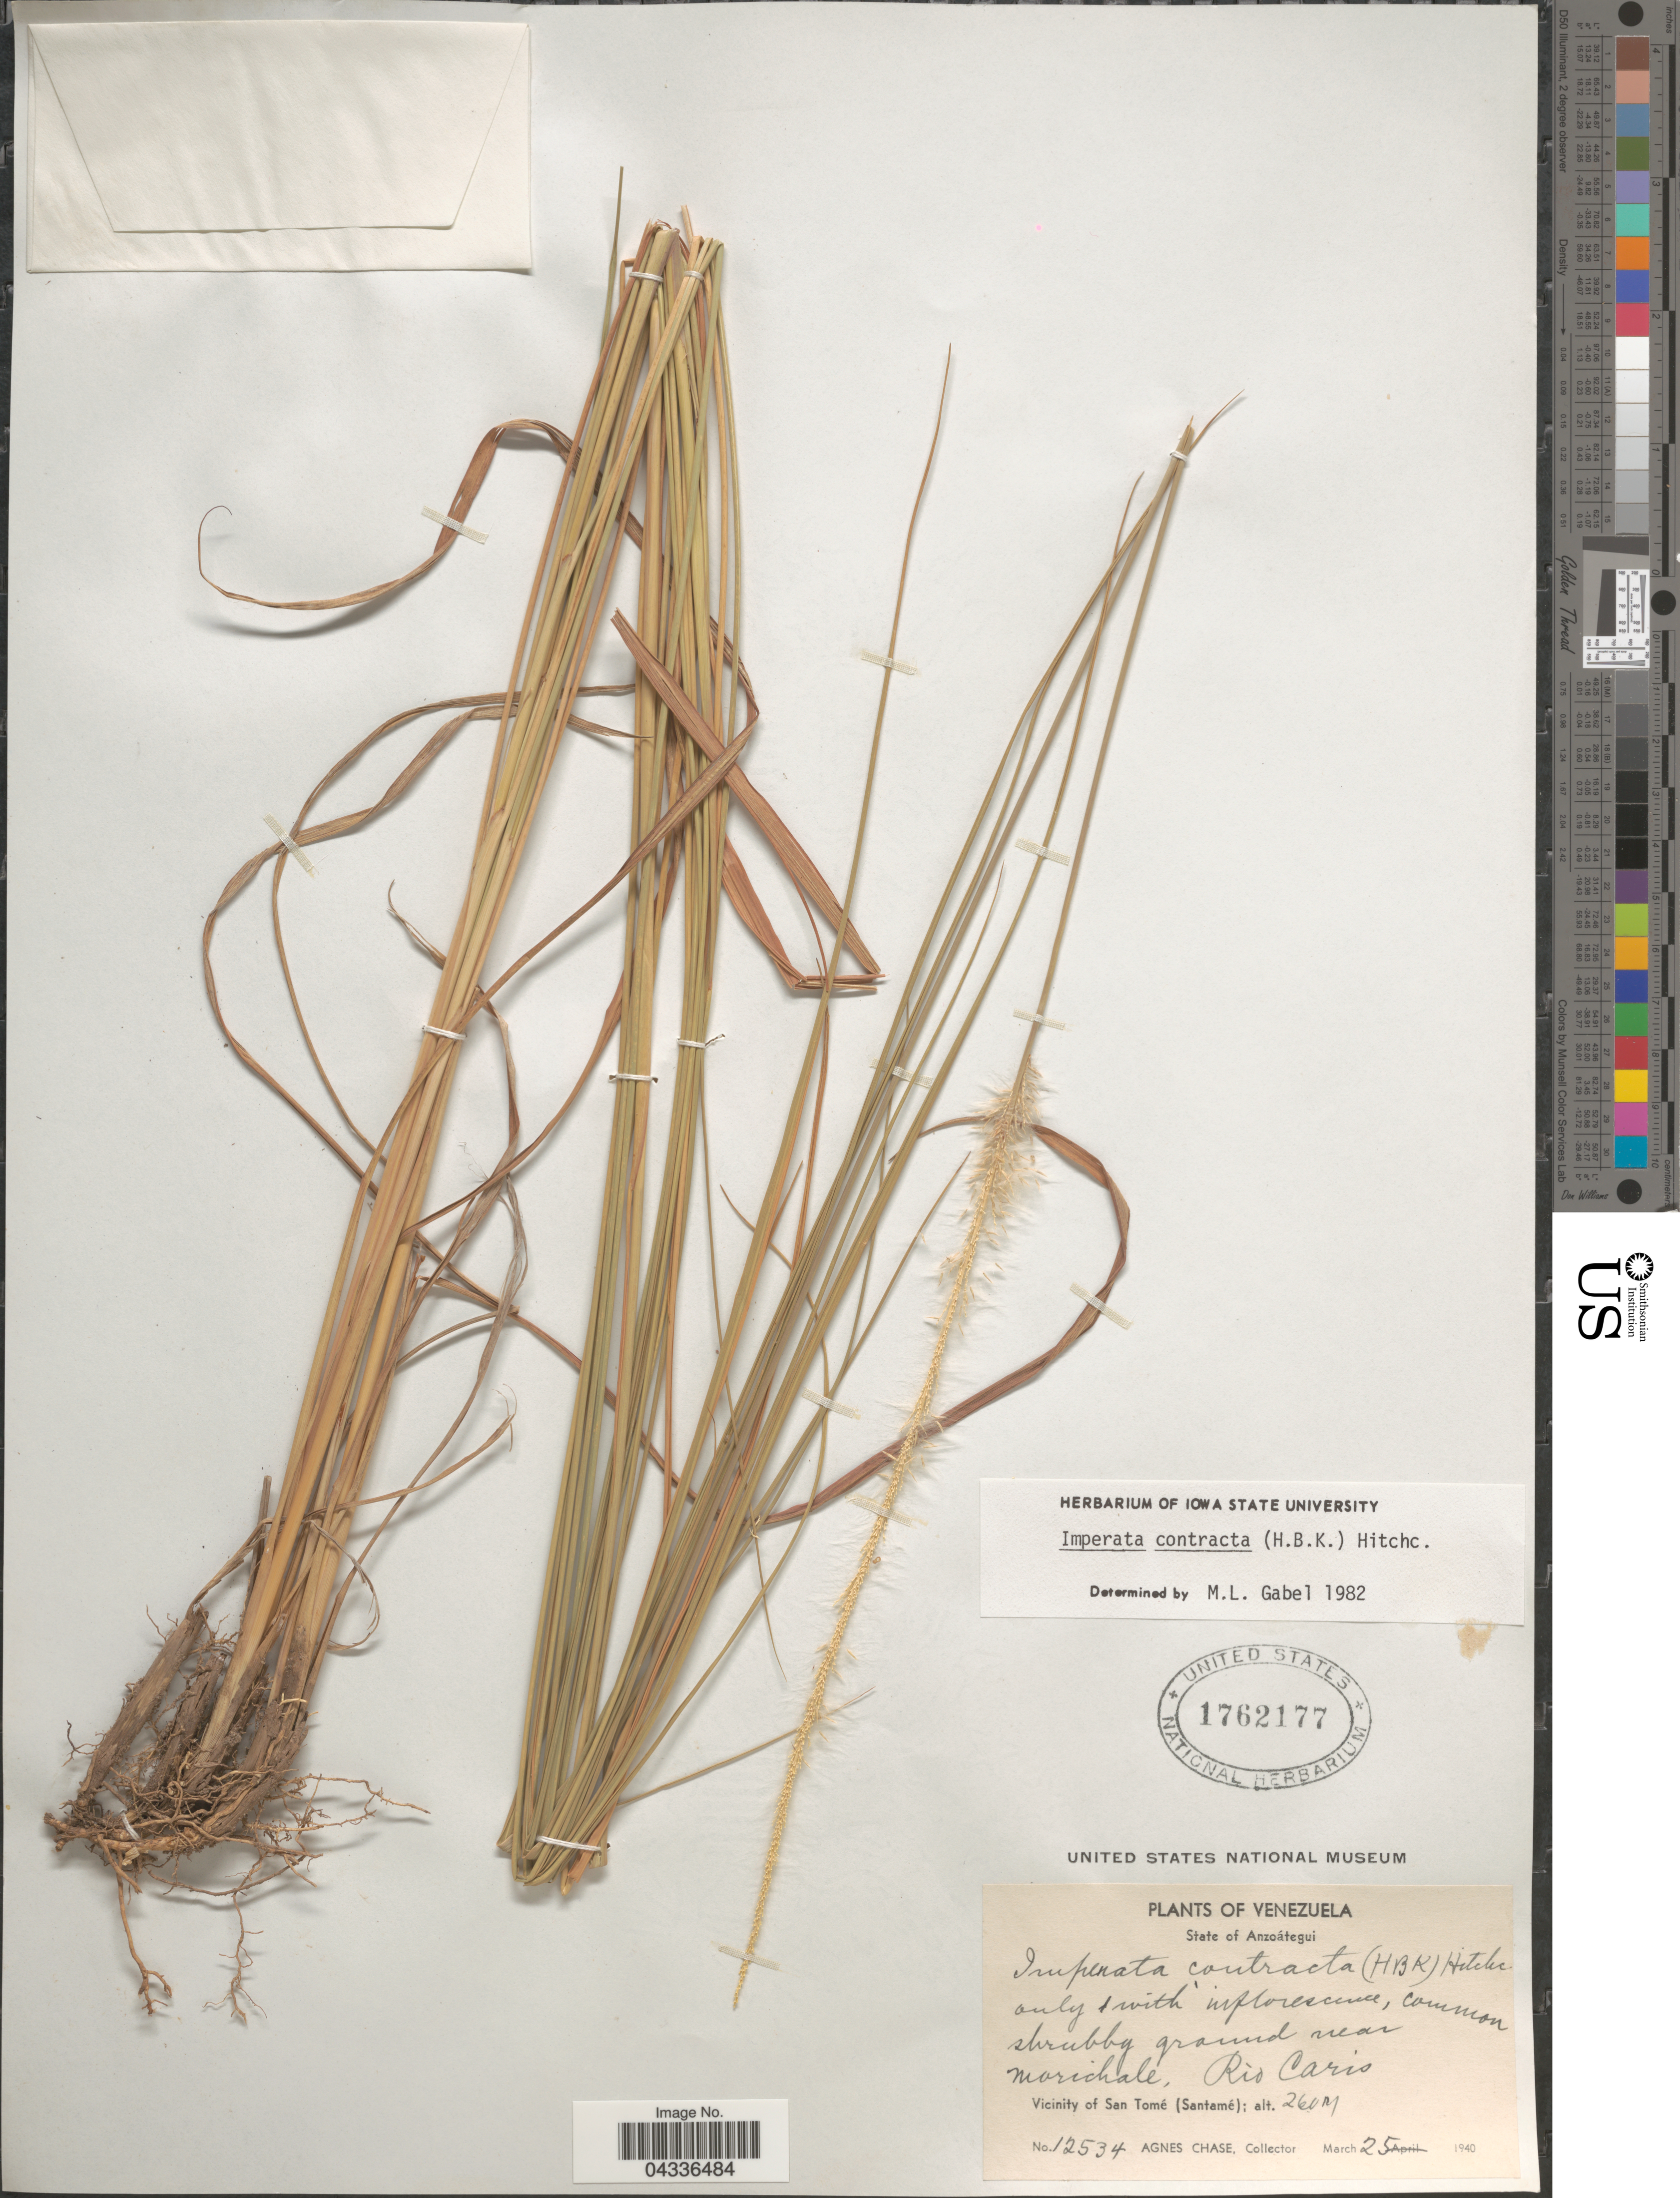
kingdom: Plantae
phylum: Tracheophyta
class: Liliopsida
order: Poales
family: Poaceae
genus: Imperata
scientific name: Imperata contracta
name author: (Kunth) Hitchc.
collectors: A. Chase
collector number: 12534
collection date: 1940-03-25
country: Venezuela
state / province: Anzoategui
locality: Shrubby ground near Morichale, Rio Caris. Vicinity of San Tomé (Santamé).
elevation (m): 260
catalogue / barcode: US 1762177